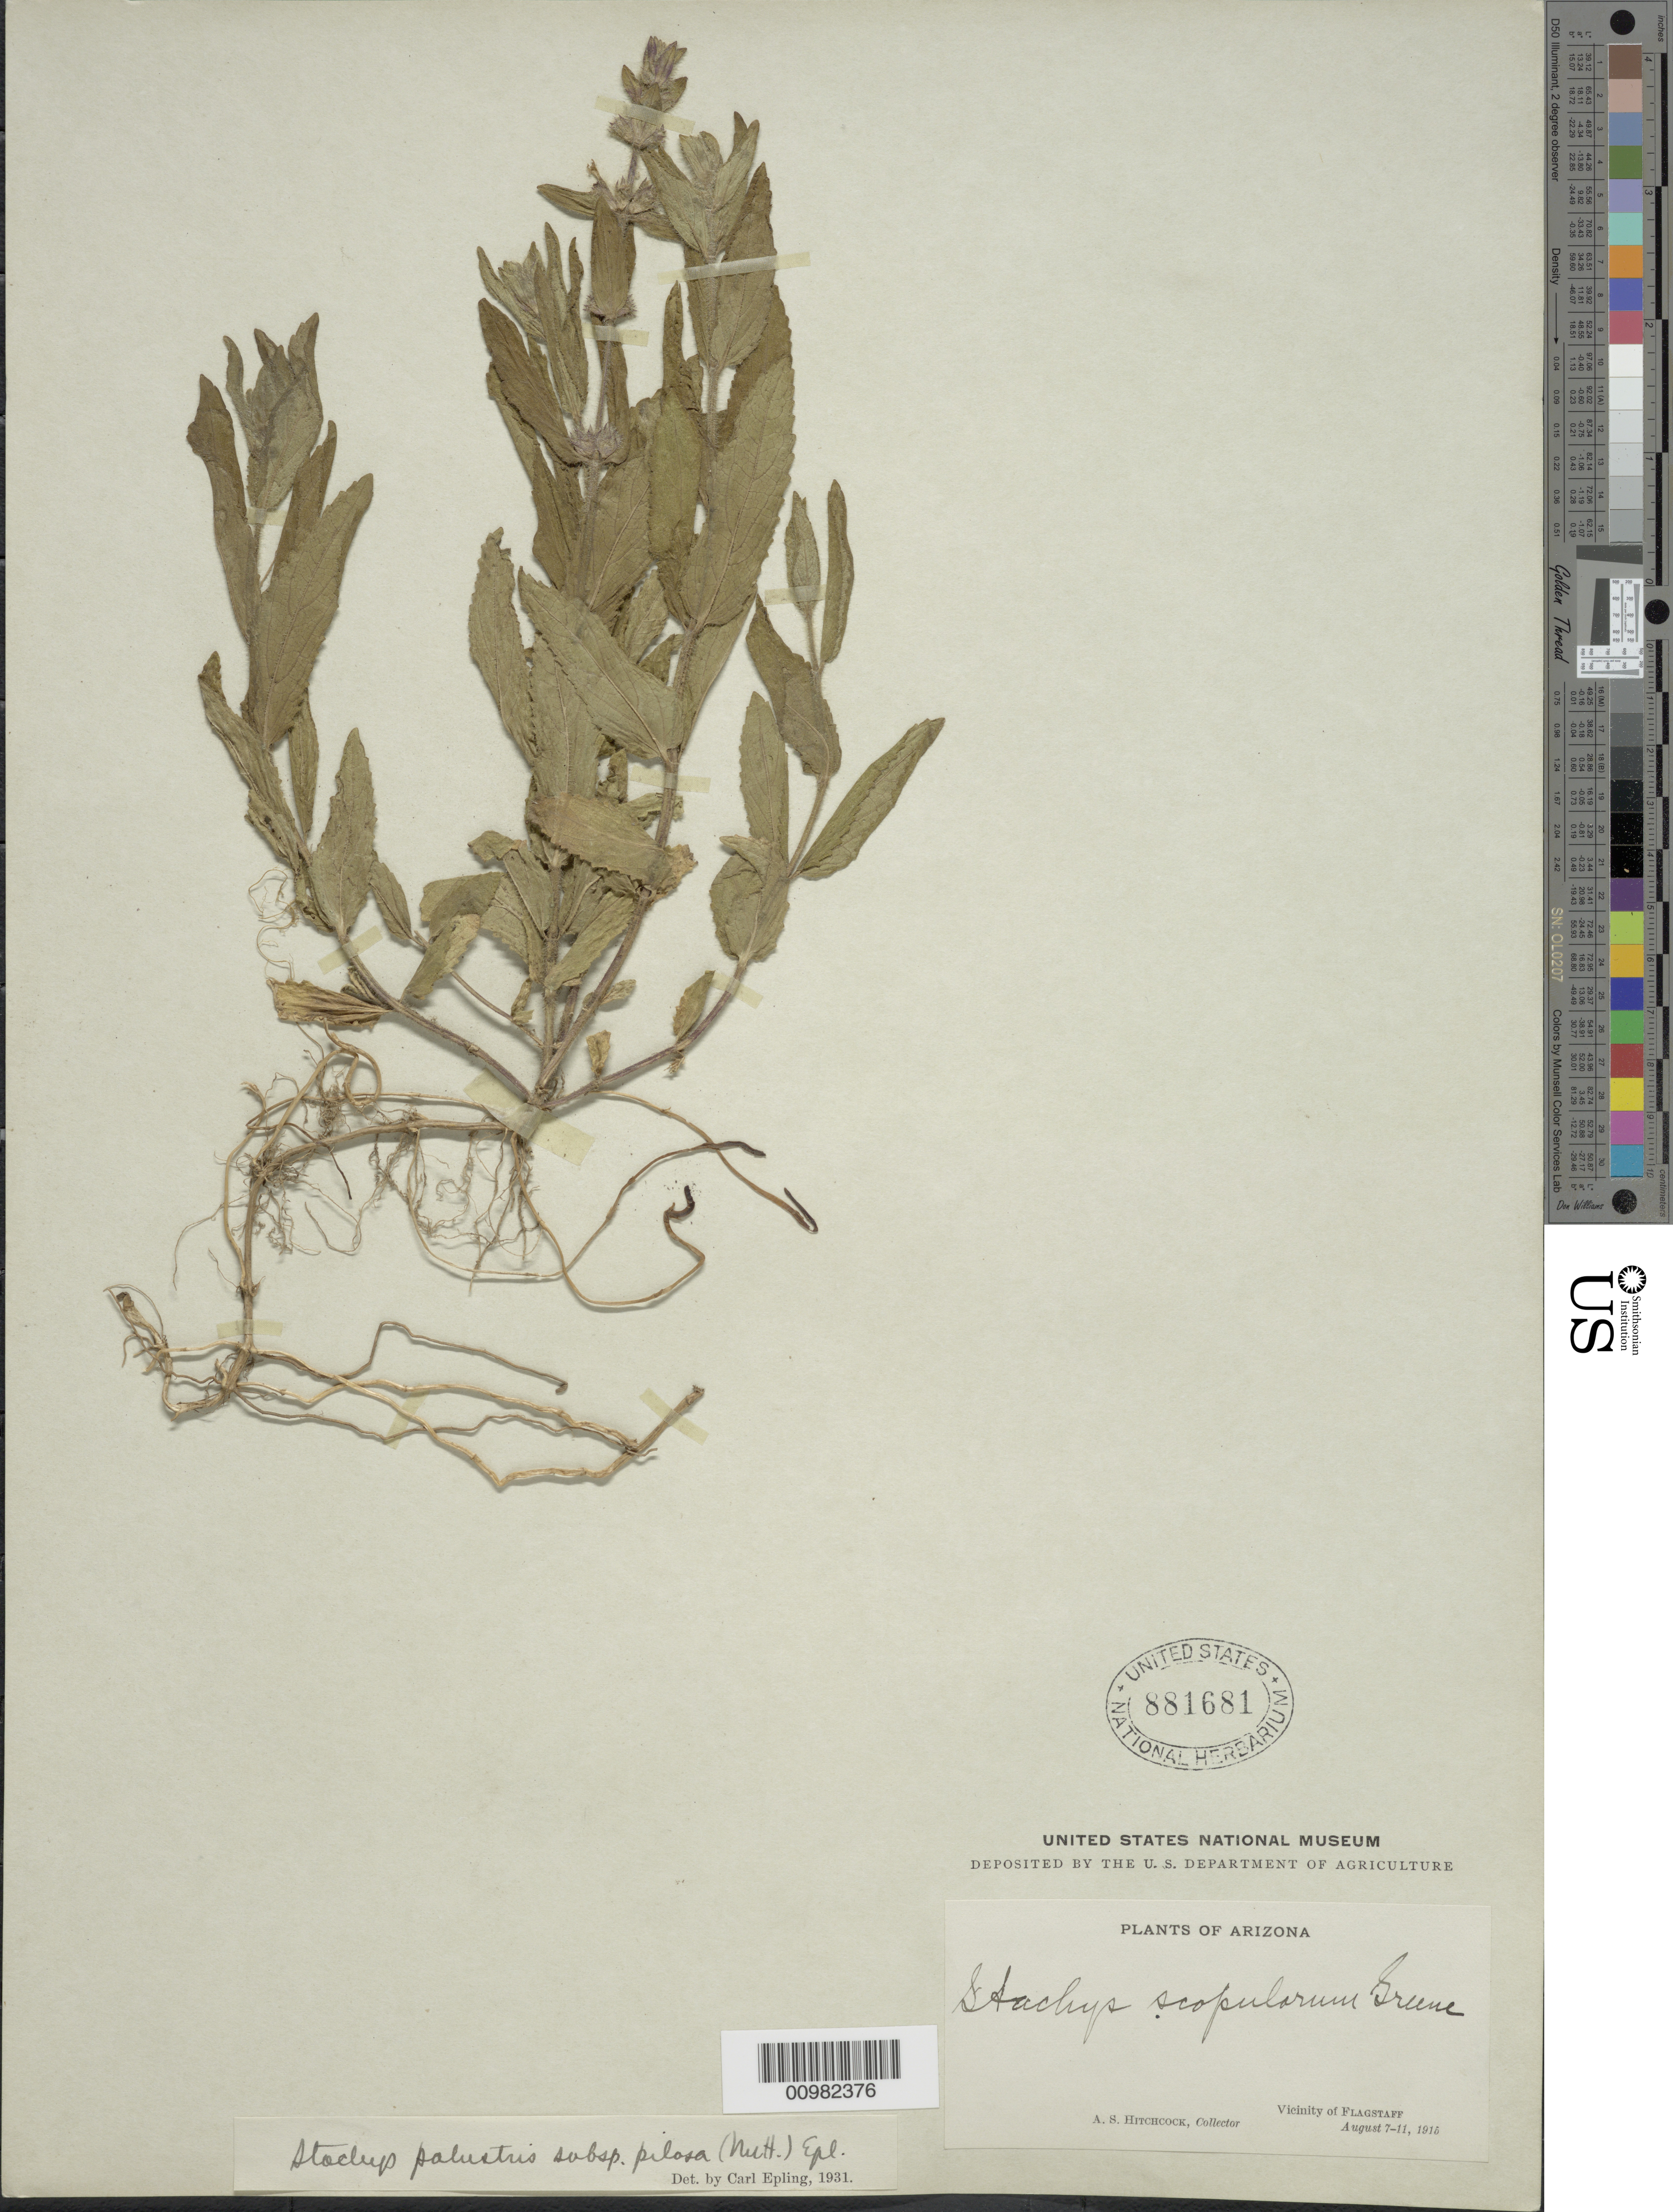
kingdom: Plantae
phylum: Tracheophyta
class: Magnoliopsida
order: Lamiales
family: Lamiaceae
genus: Stachys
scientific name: Stachys palustris subsp. pilosa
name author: Nutt.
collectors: A. S. Hitchcock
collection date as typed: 07 Aug 1915 to 11 Aug 1915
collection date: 1915-08-07/1915-08-11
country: United States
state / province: Arizona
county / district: Coconino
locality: Vicinity of Flagstaff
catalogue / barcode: US 881681